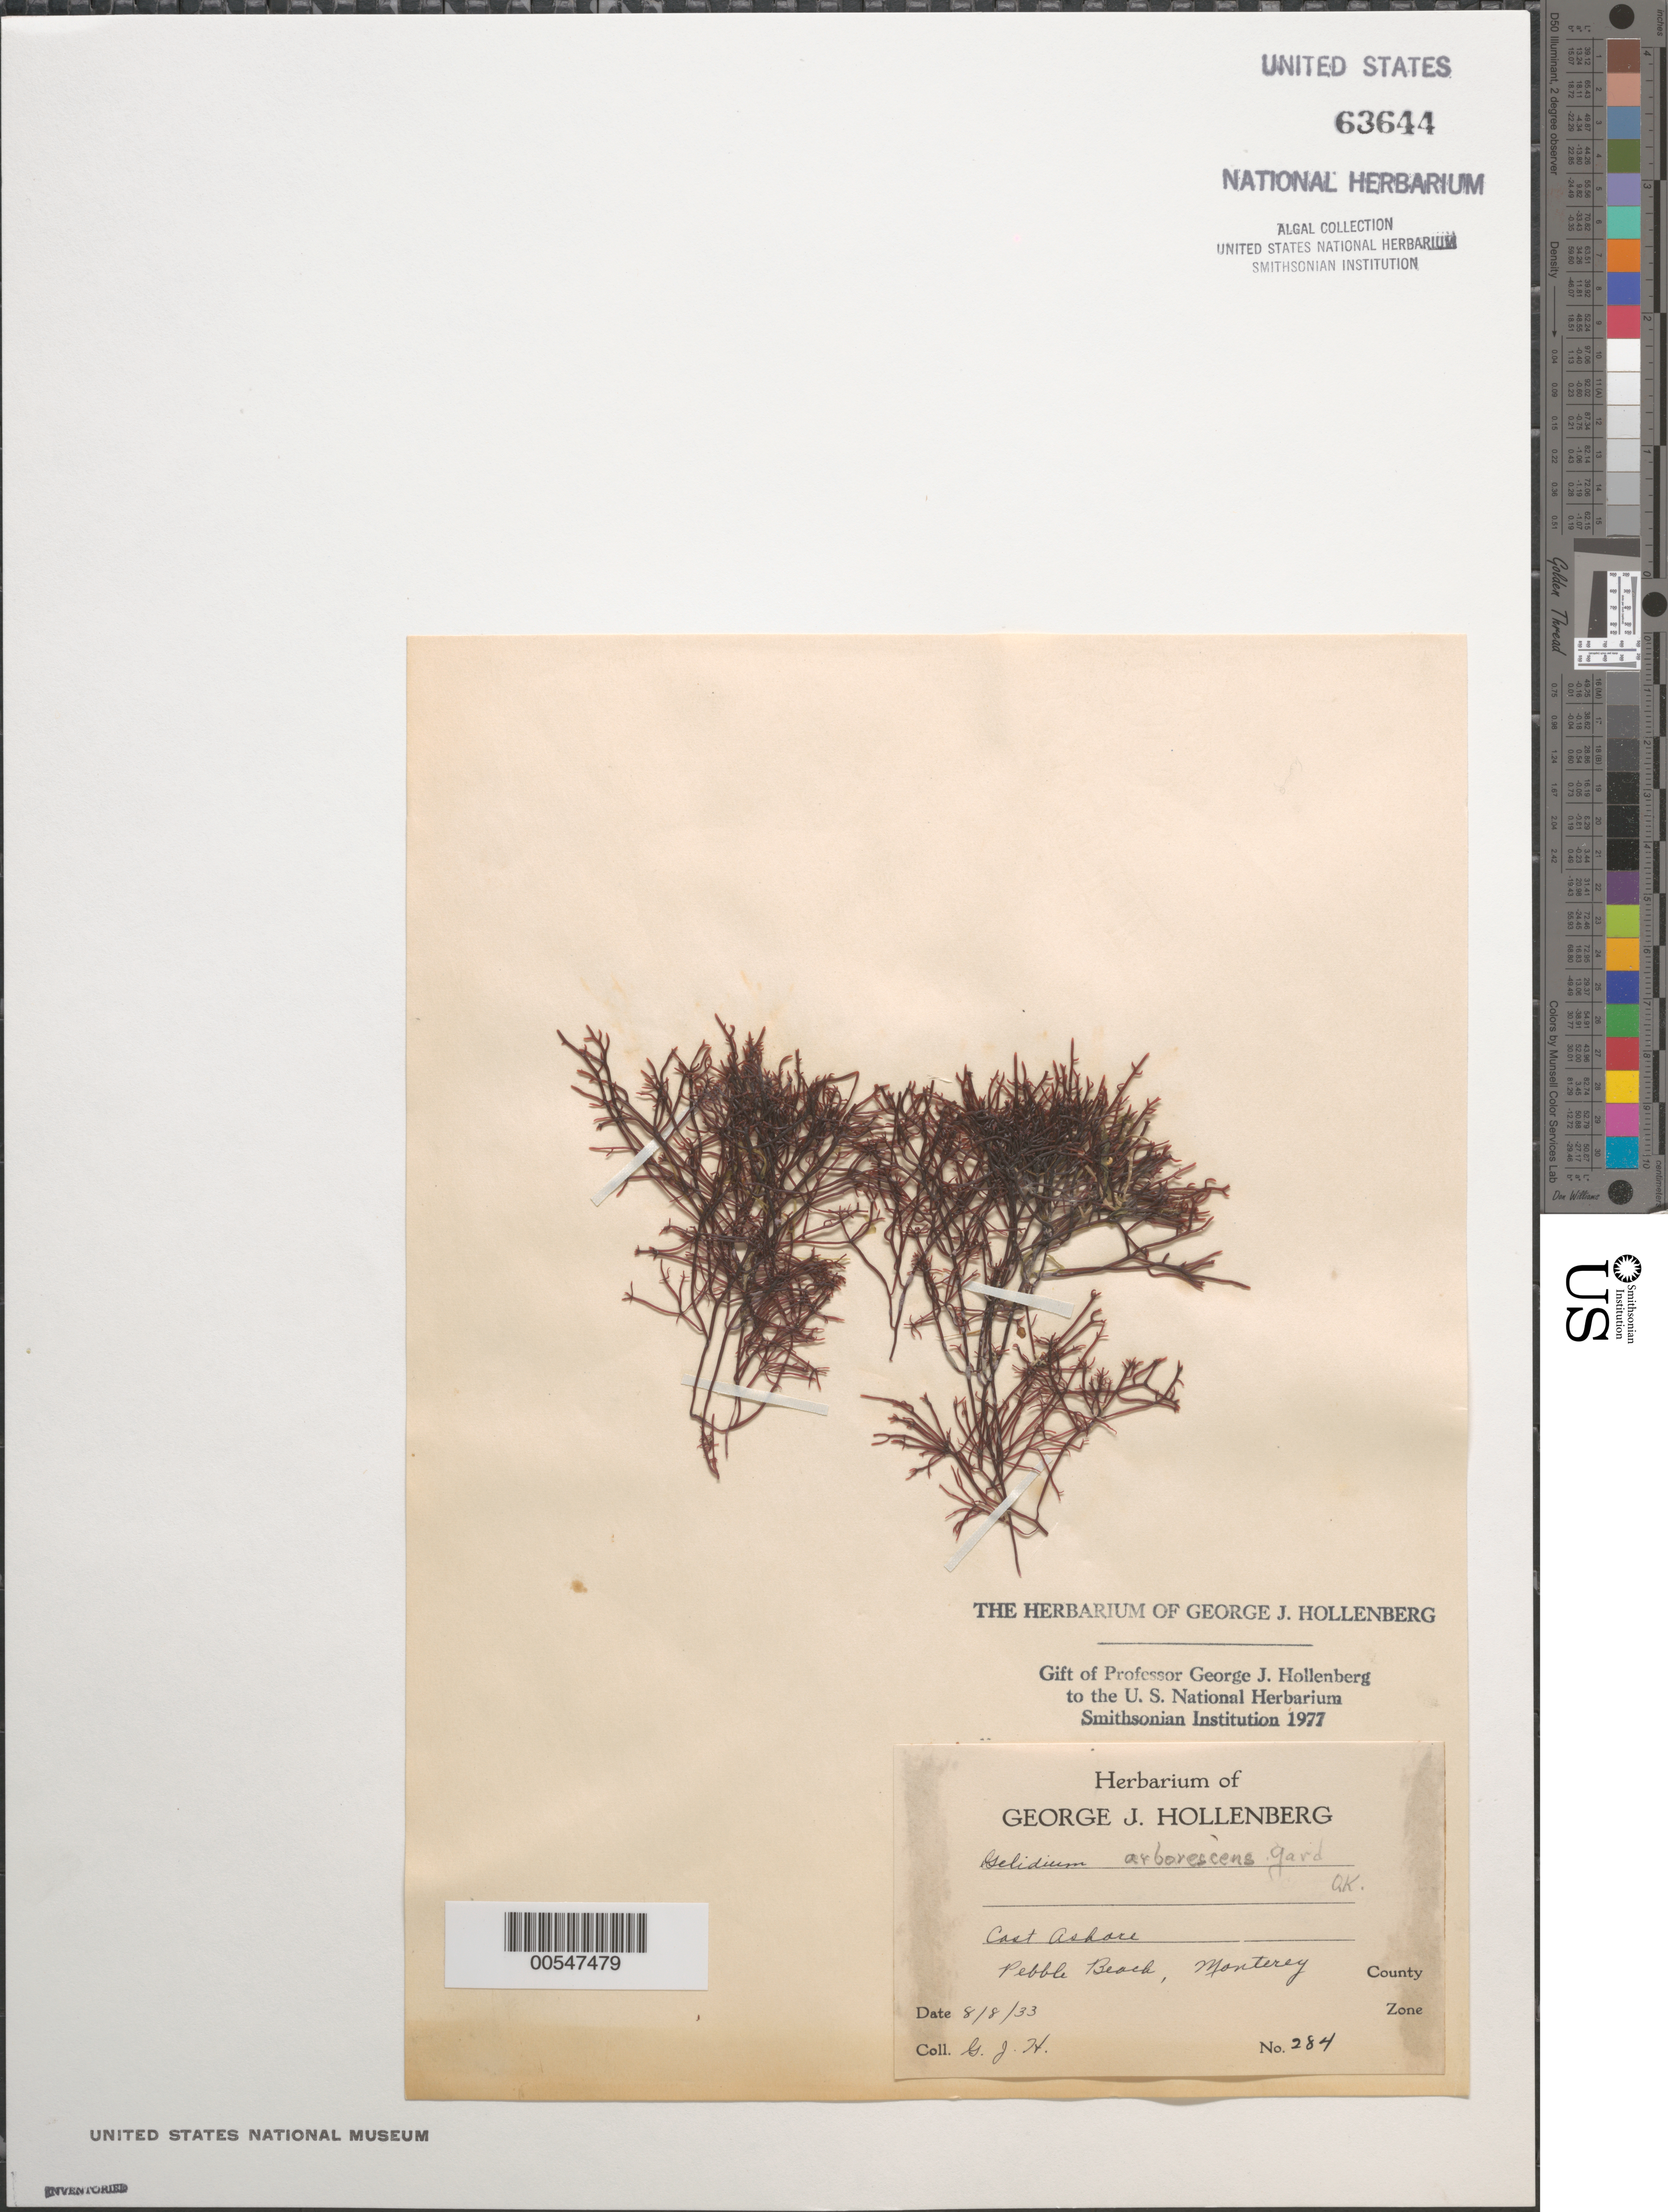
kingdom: Plantae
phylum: Rhodophyta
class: Florideophyceae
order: Gelidiales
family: Gelidiaceae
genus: Gelidium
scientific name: Gelidium arborescens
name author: N.L. Gardner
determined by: Hollenberg, George J.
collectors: G. Hollenberg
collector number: GJH 284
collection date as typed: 08 Aug 1933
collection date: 1933-08-08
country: United States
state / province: California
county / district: Monterey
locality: Pebble Beach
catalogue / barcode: US 63644